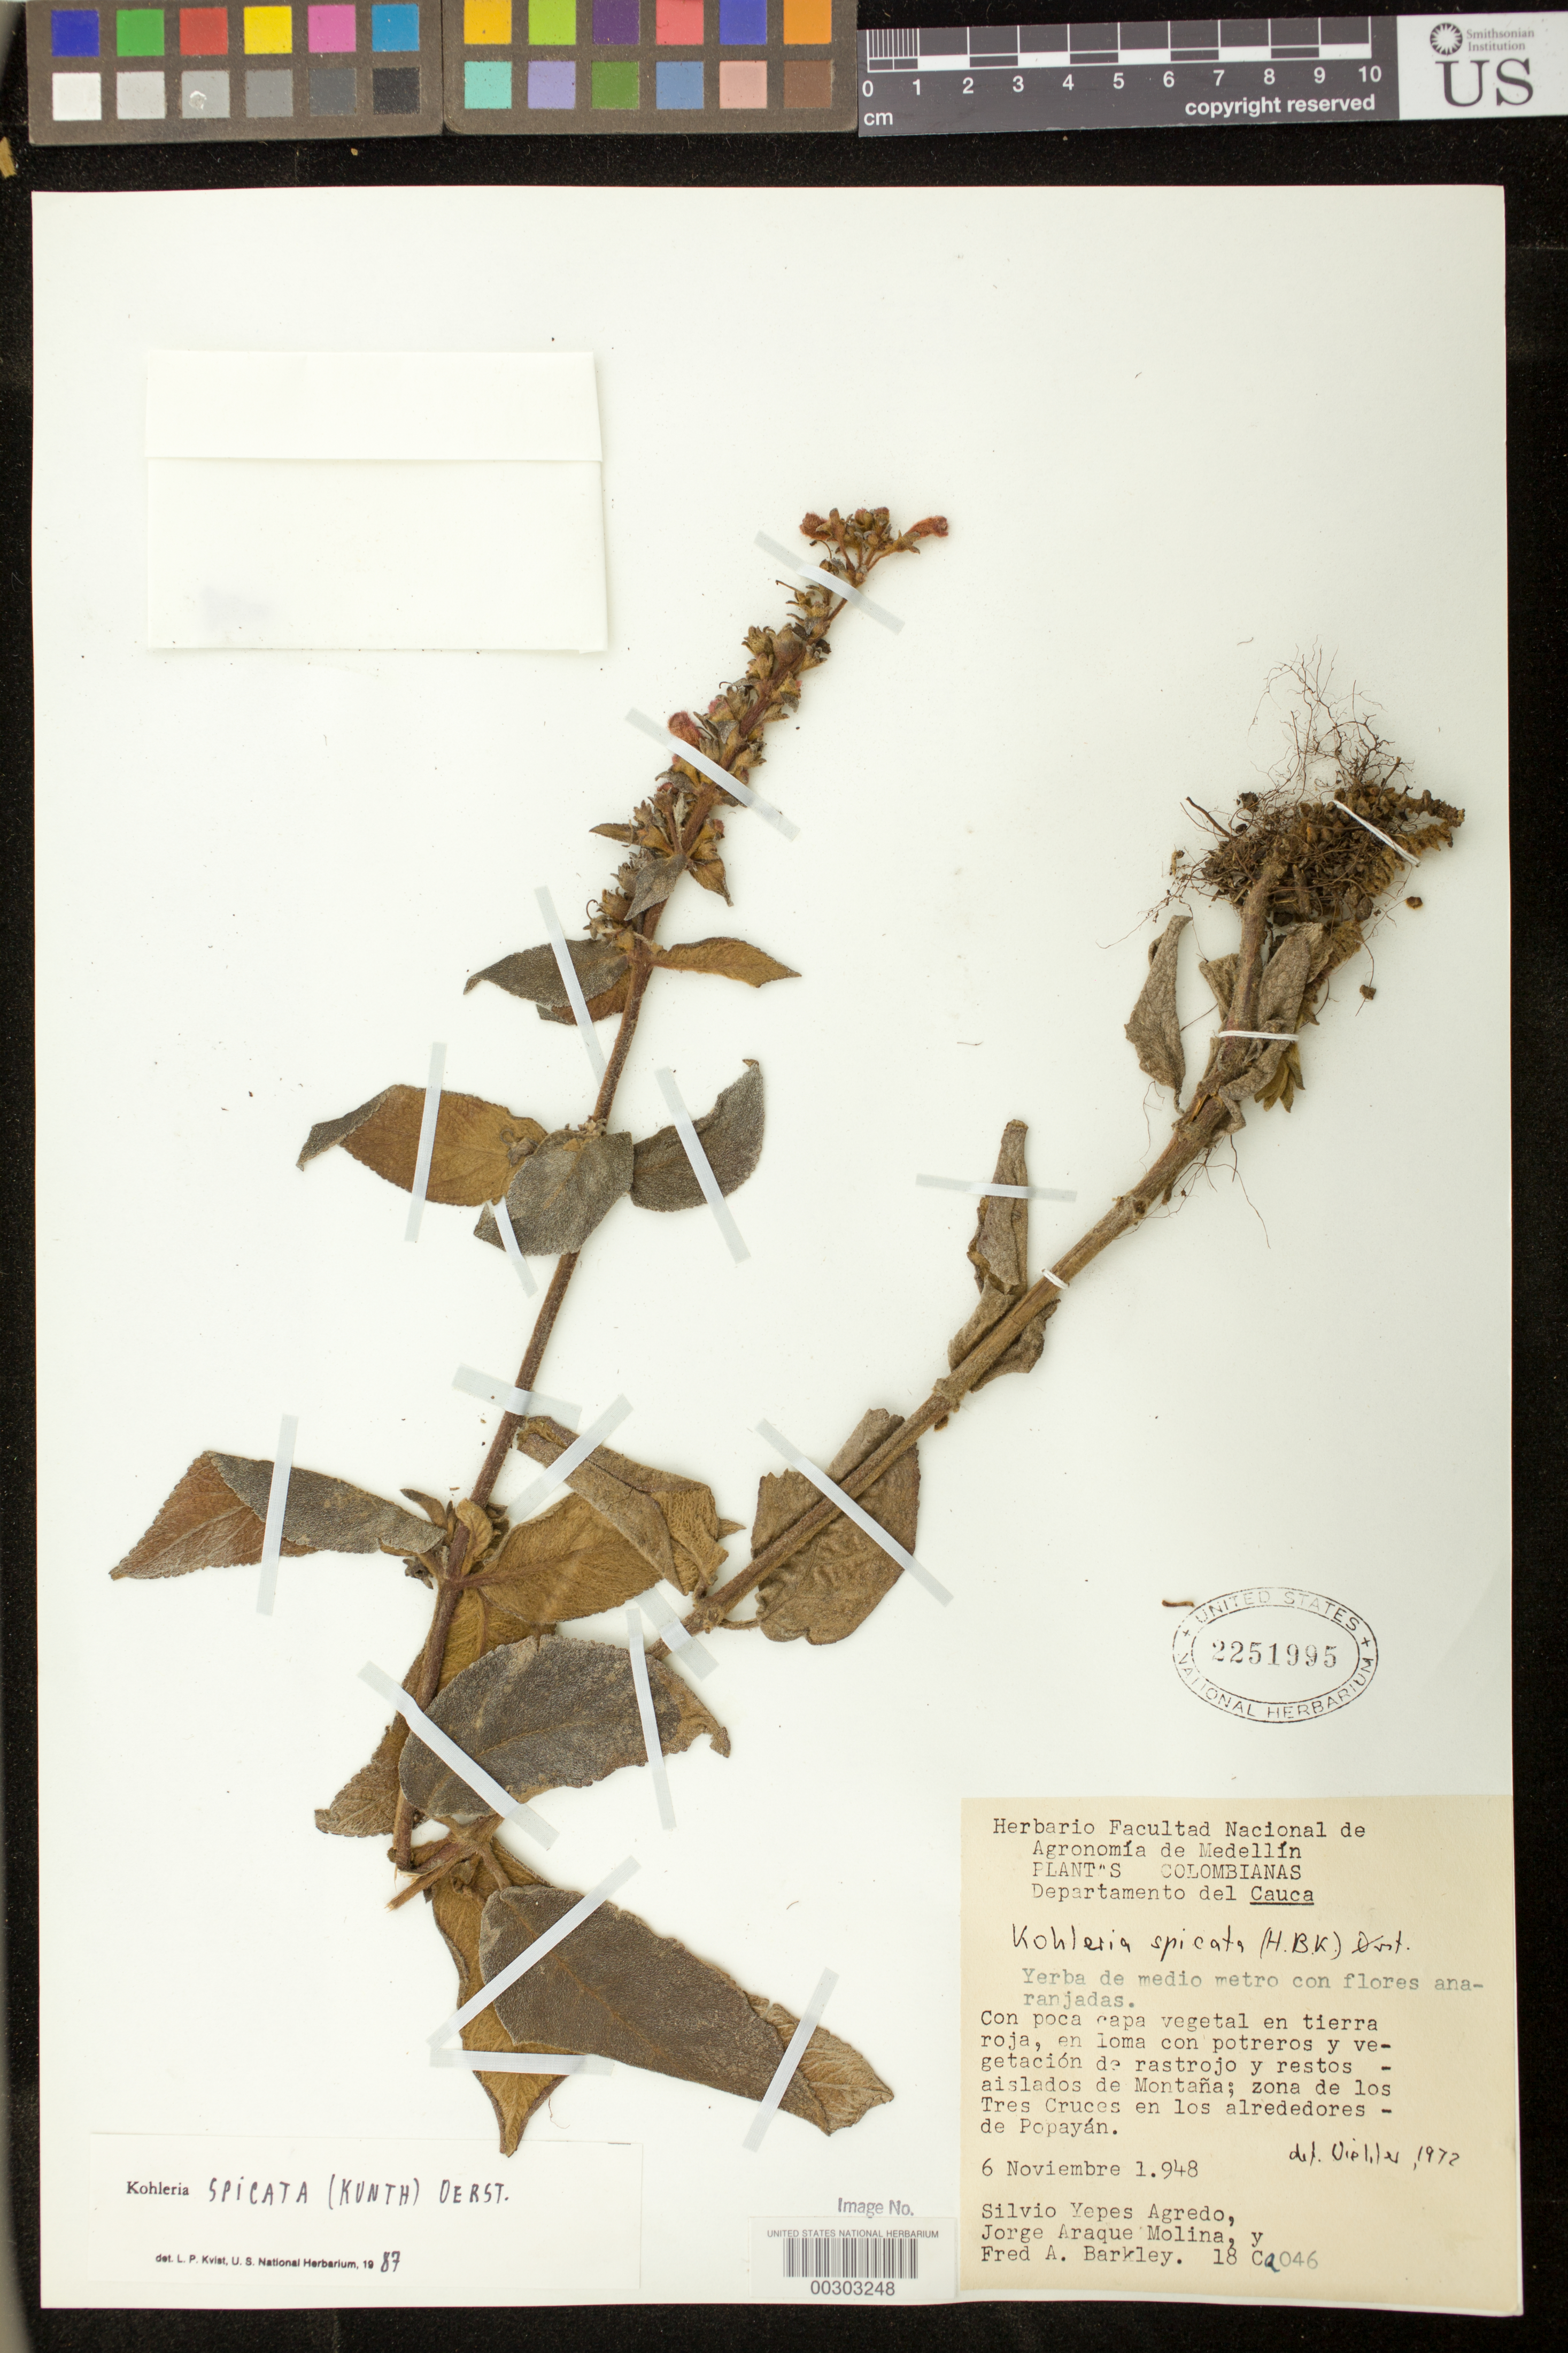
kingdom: Plantae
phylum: Tracheophyta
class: Magnoliopsida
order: Lamiales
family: Gesneriaceae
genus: Kohleria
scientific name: Kohleria spicata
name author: (Kunth) Oerst.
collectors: S. Y. Agredo, J. A. Molina & F. A. Barkley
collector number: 18CQ046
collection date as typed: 06 Nov 1948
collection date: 1948-11-06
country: Colombia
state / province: Cauca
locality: Zone of Tres Cruces in the vicinity of Popayan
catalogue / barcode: US 2251995